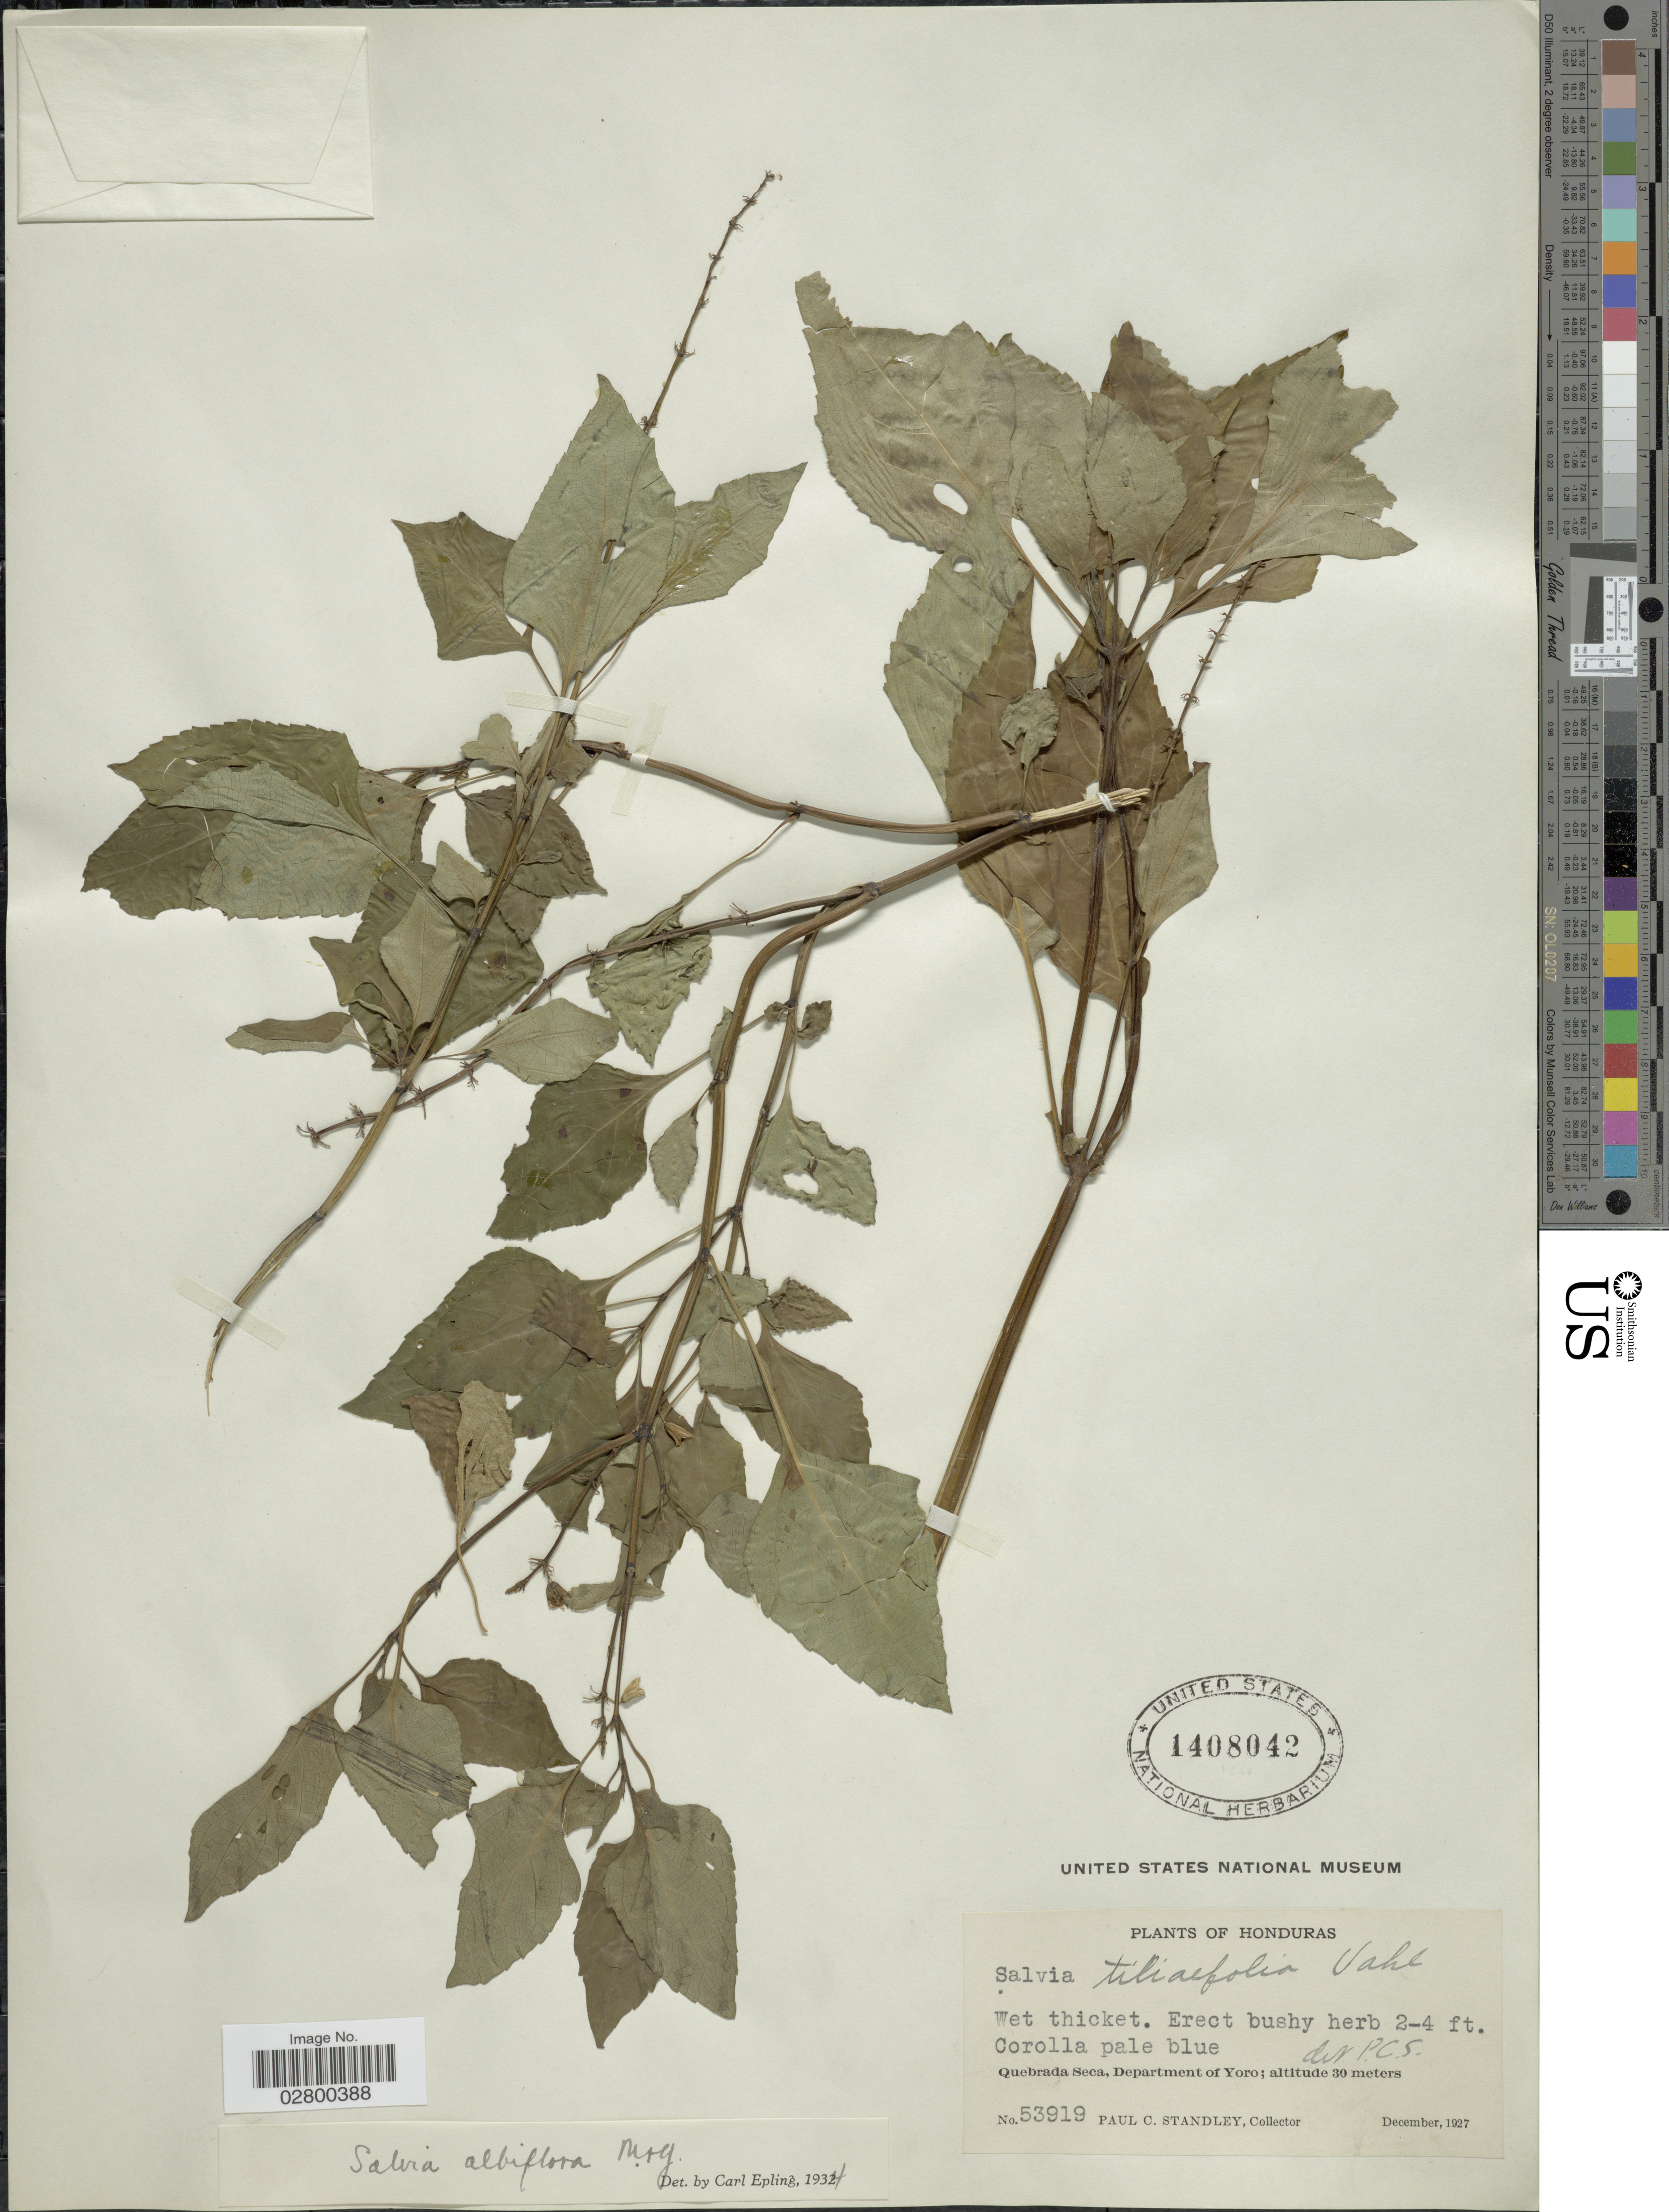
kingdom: Plantae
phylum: Tracheophyta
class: Magnoliopsida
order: Lamiales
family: Lamiaceae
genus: Salvia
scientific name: Salvia albiflora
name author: M. Martens & Galeotti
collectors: P. C. Standley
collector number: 53919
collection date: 1927-12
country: Honduras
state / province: Yoro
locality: Quebrada Seca, Department of Yoro.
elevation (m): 30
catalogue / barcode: US 1408042